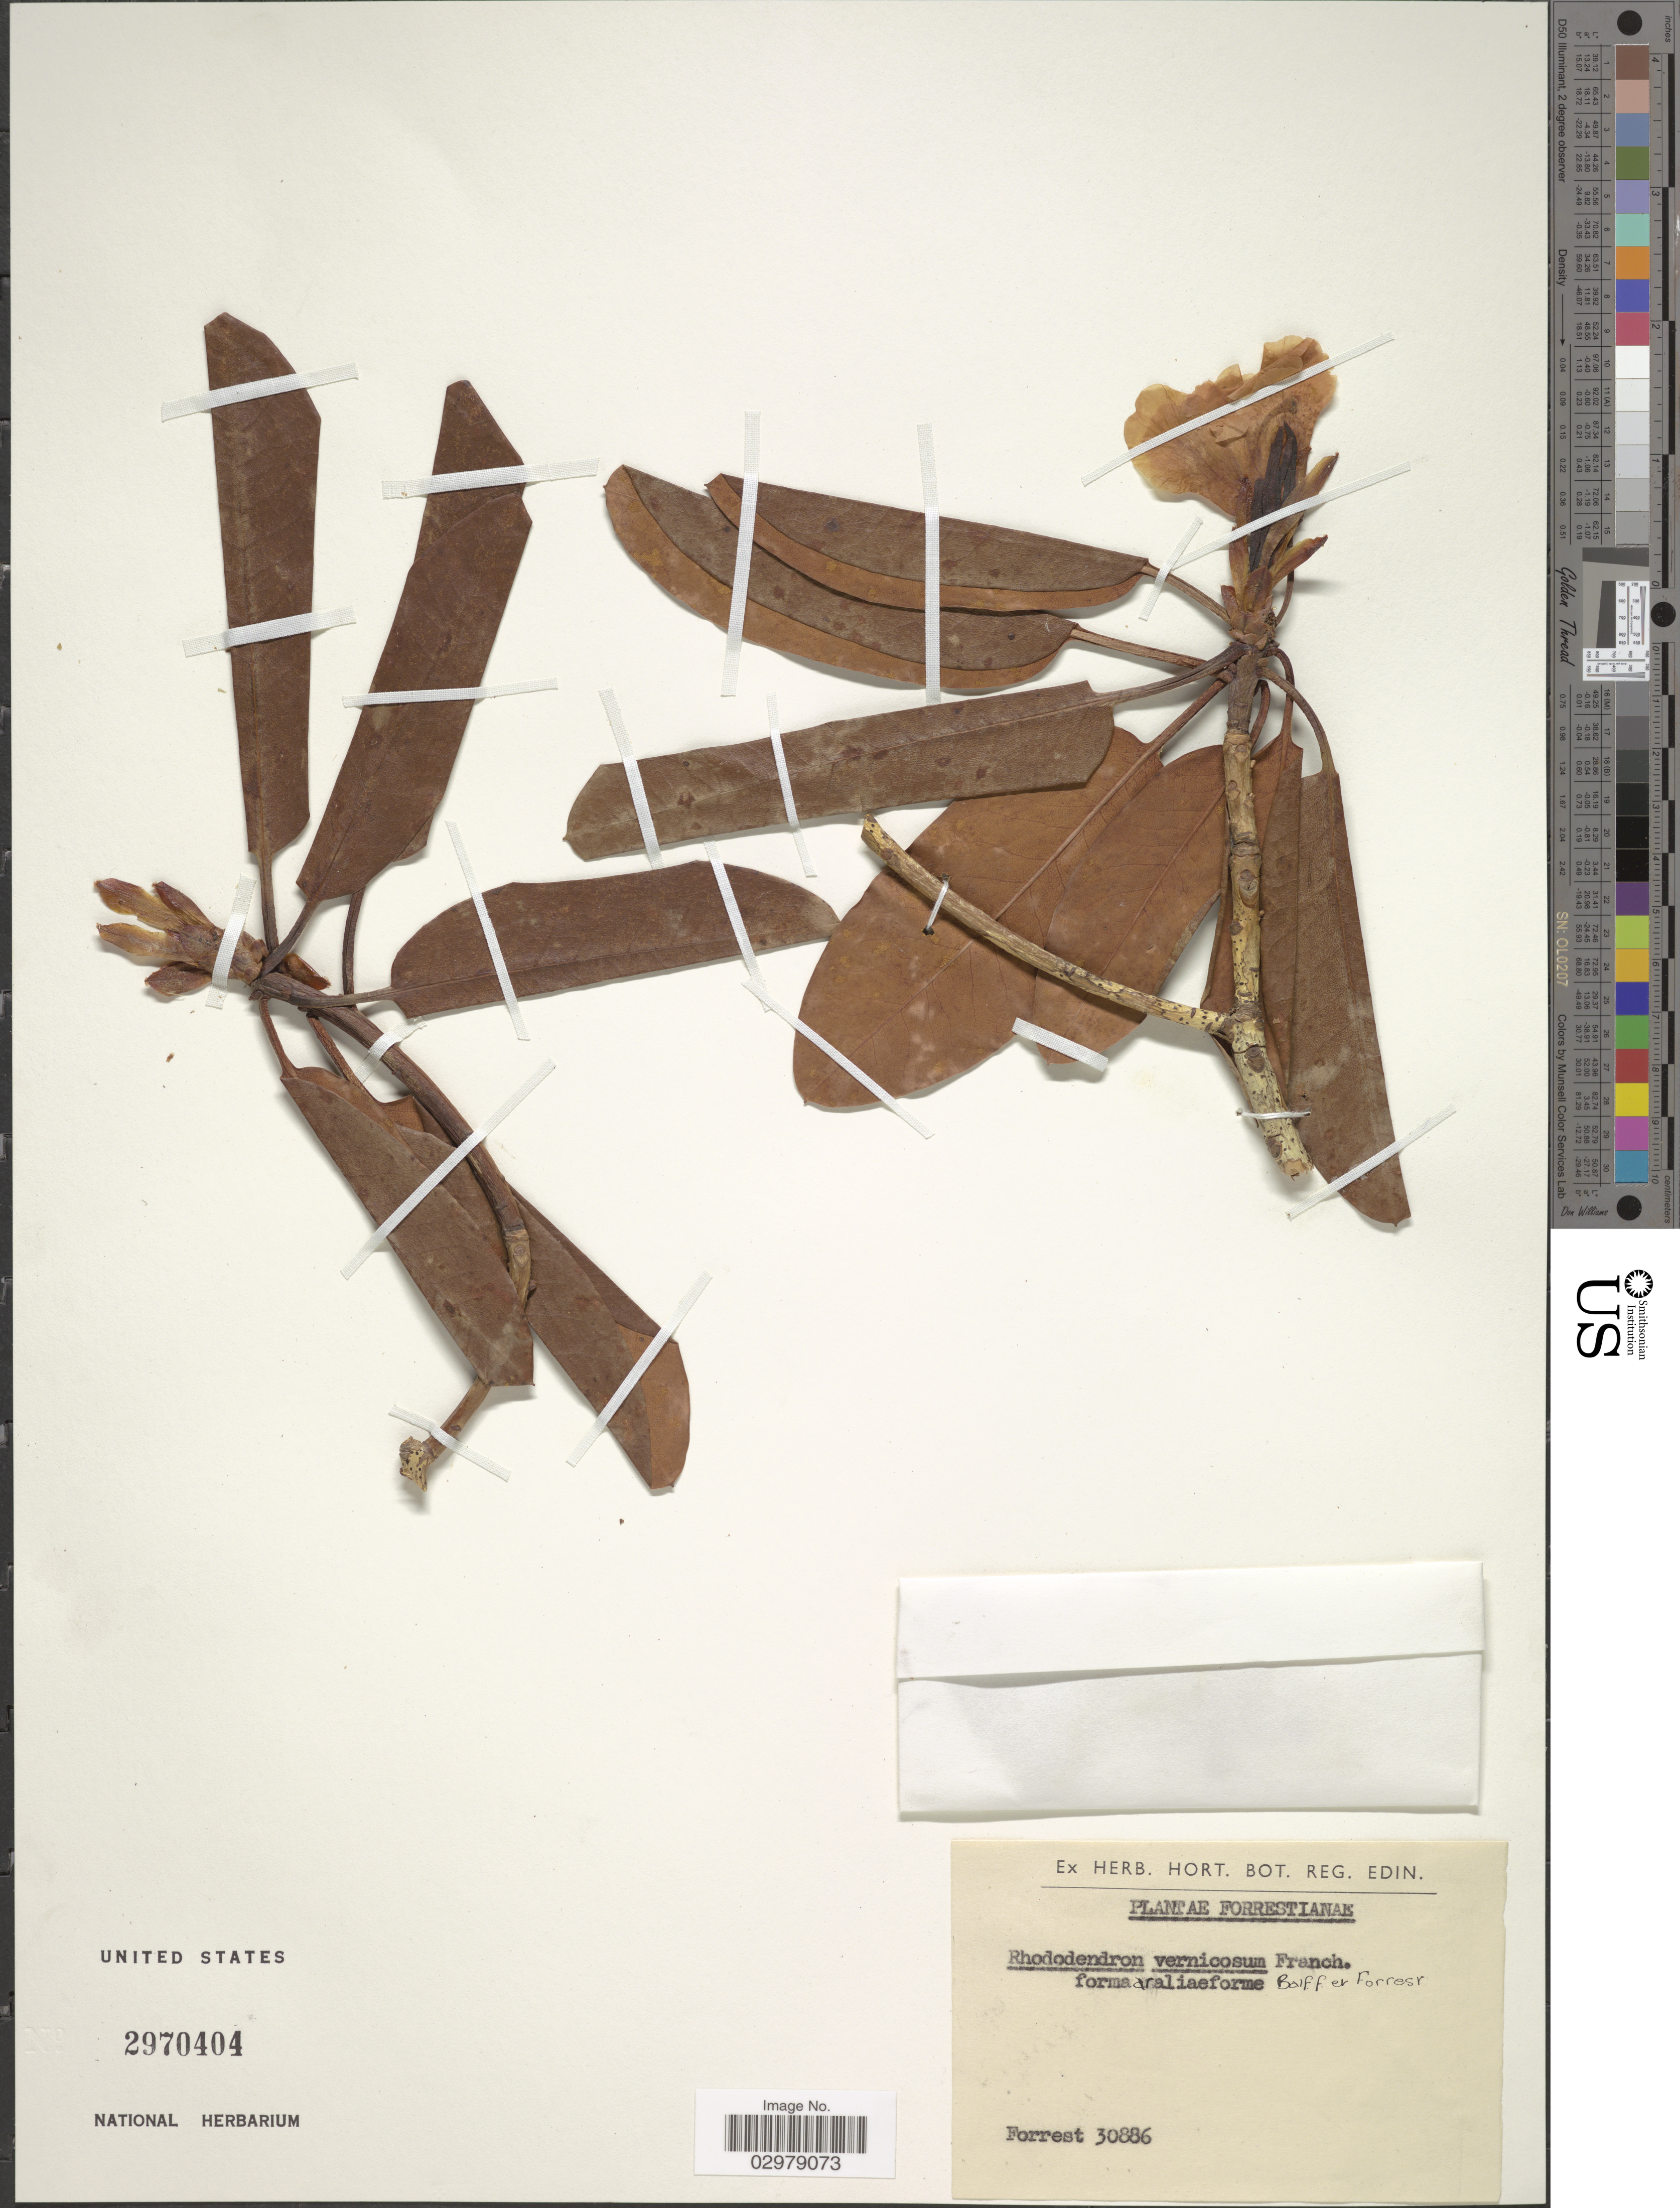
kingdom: Plantae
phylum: Tracheophyta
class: Magnoliopsida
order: Ericales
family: Ericaceae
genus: Rhododendron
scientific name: Rhododendron vernicosum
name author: Franch.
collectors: -. Forrest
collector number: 30886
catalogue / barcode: US 2970404